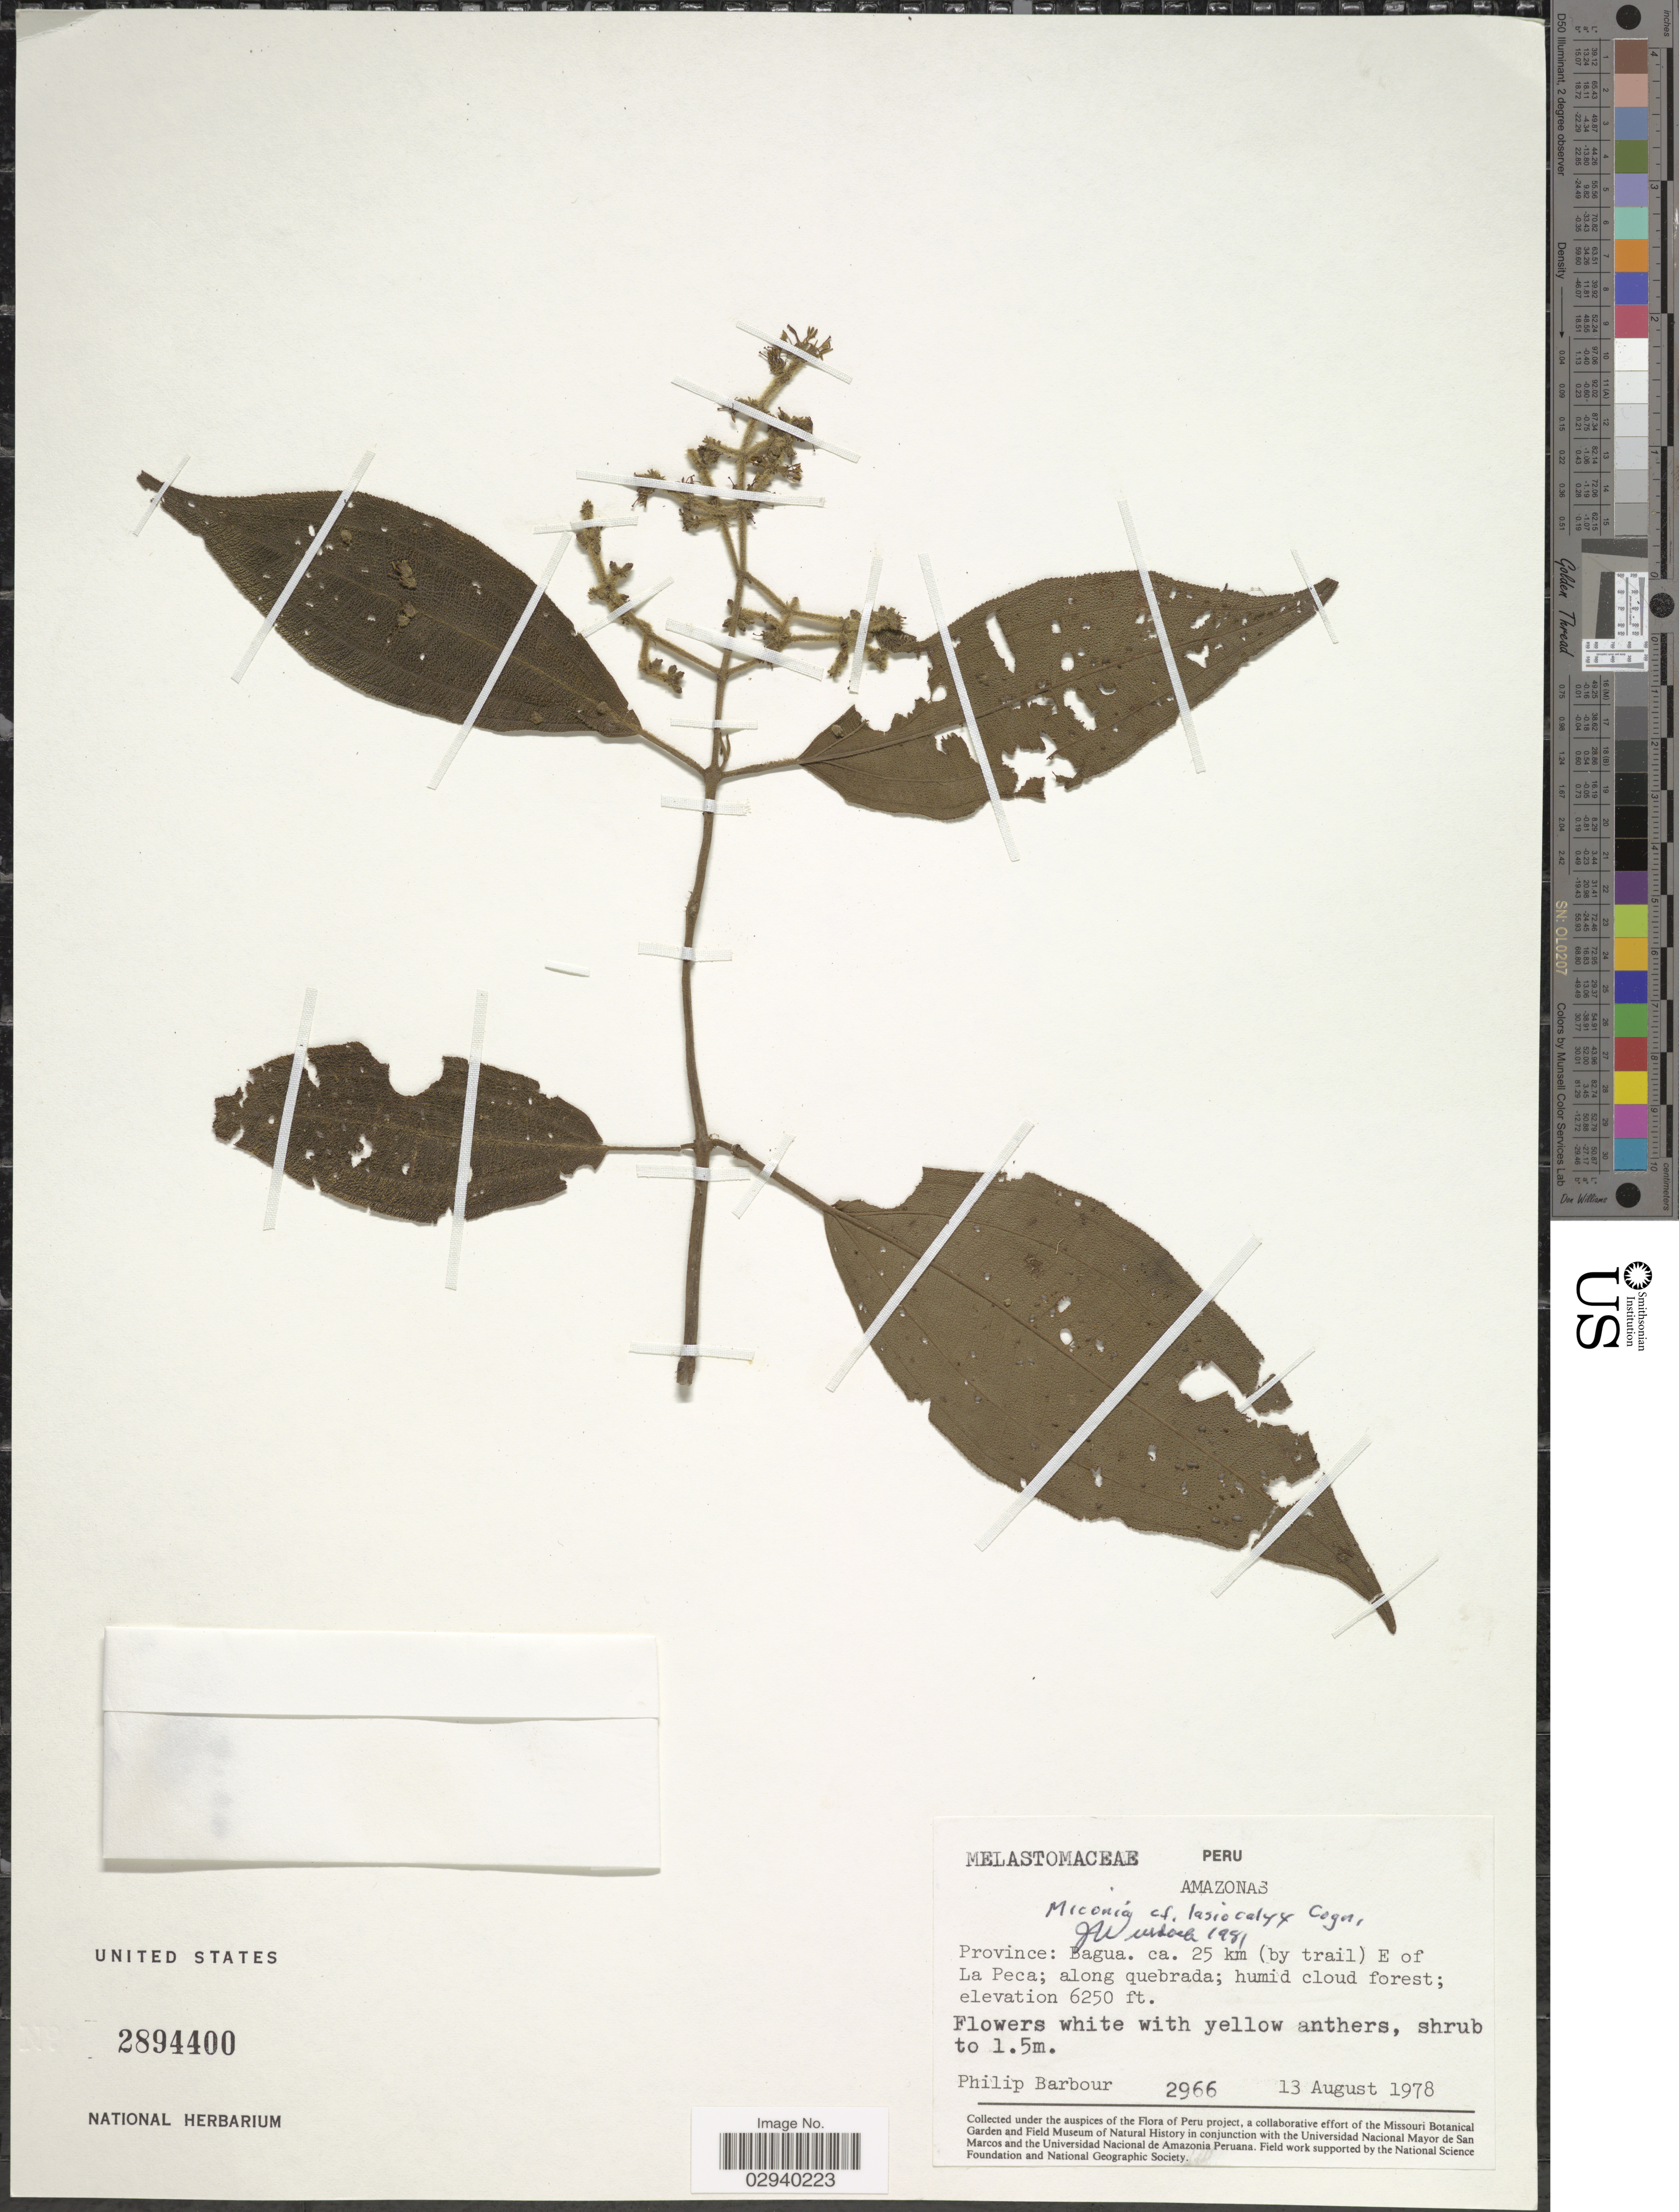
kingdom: Plantae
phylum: Tracheophyta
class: Magnoliopsida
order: Myrtales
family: Melastomataceae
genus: Miconia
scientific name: Miconia lasiocalyx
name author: Cogn.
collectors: P. Barbour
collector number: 2966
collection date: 1978-08-13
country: Peru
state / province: Amazonas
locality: Province: Bagua. ca. 25 km (by trail) E of La Peca; along quebrada.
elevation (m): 1905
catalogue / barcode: US 2894400